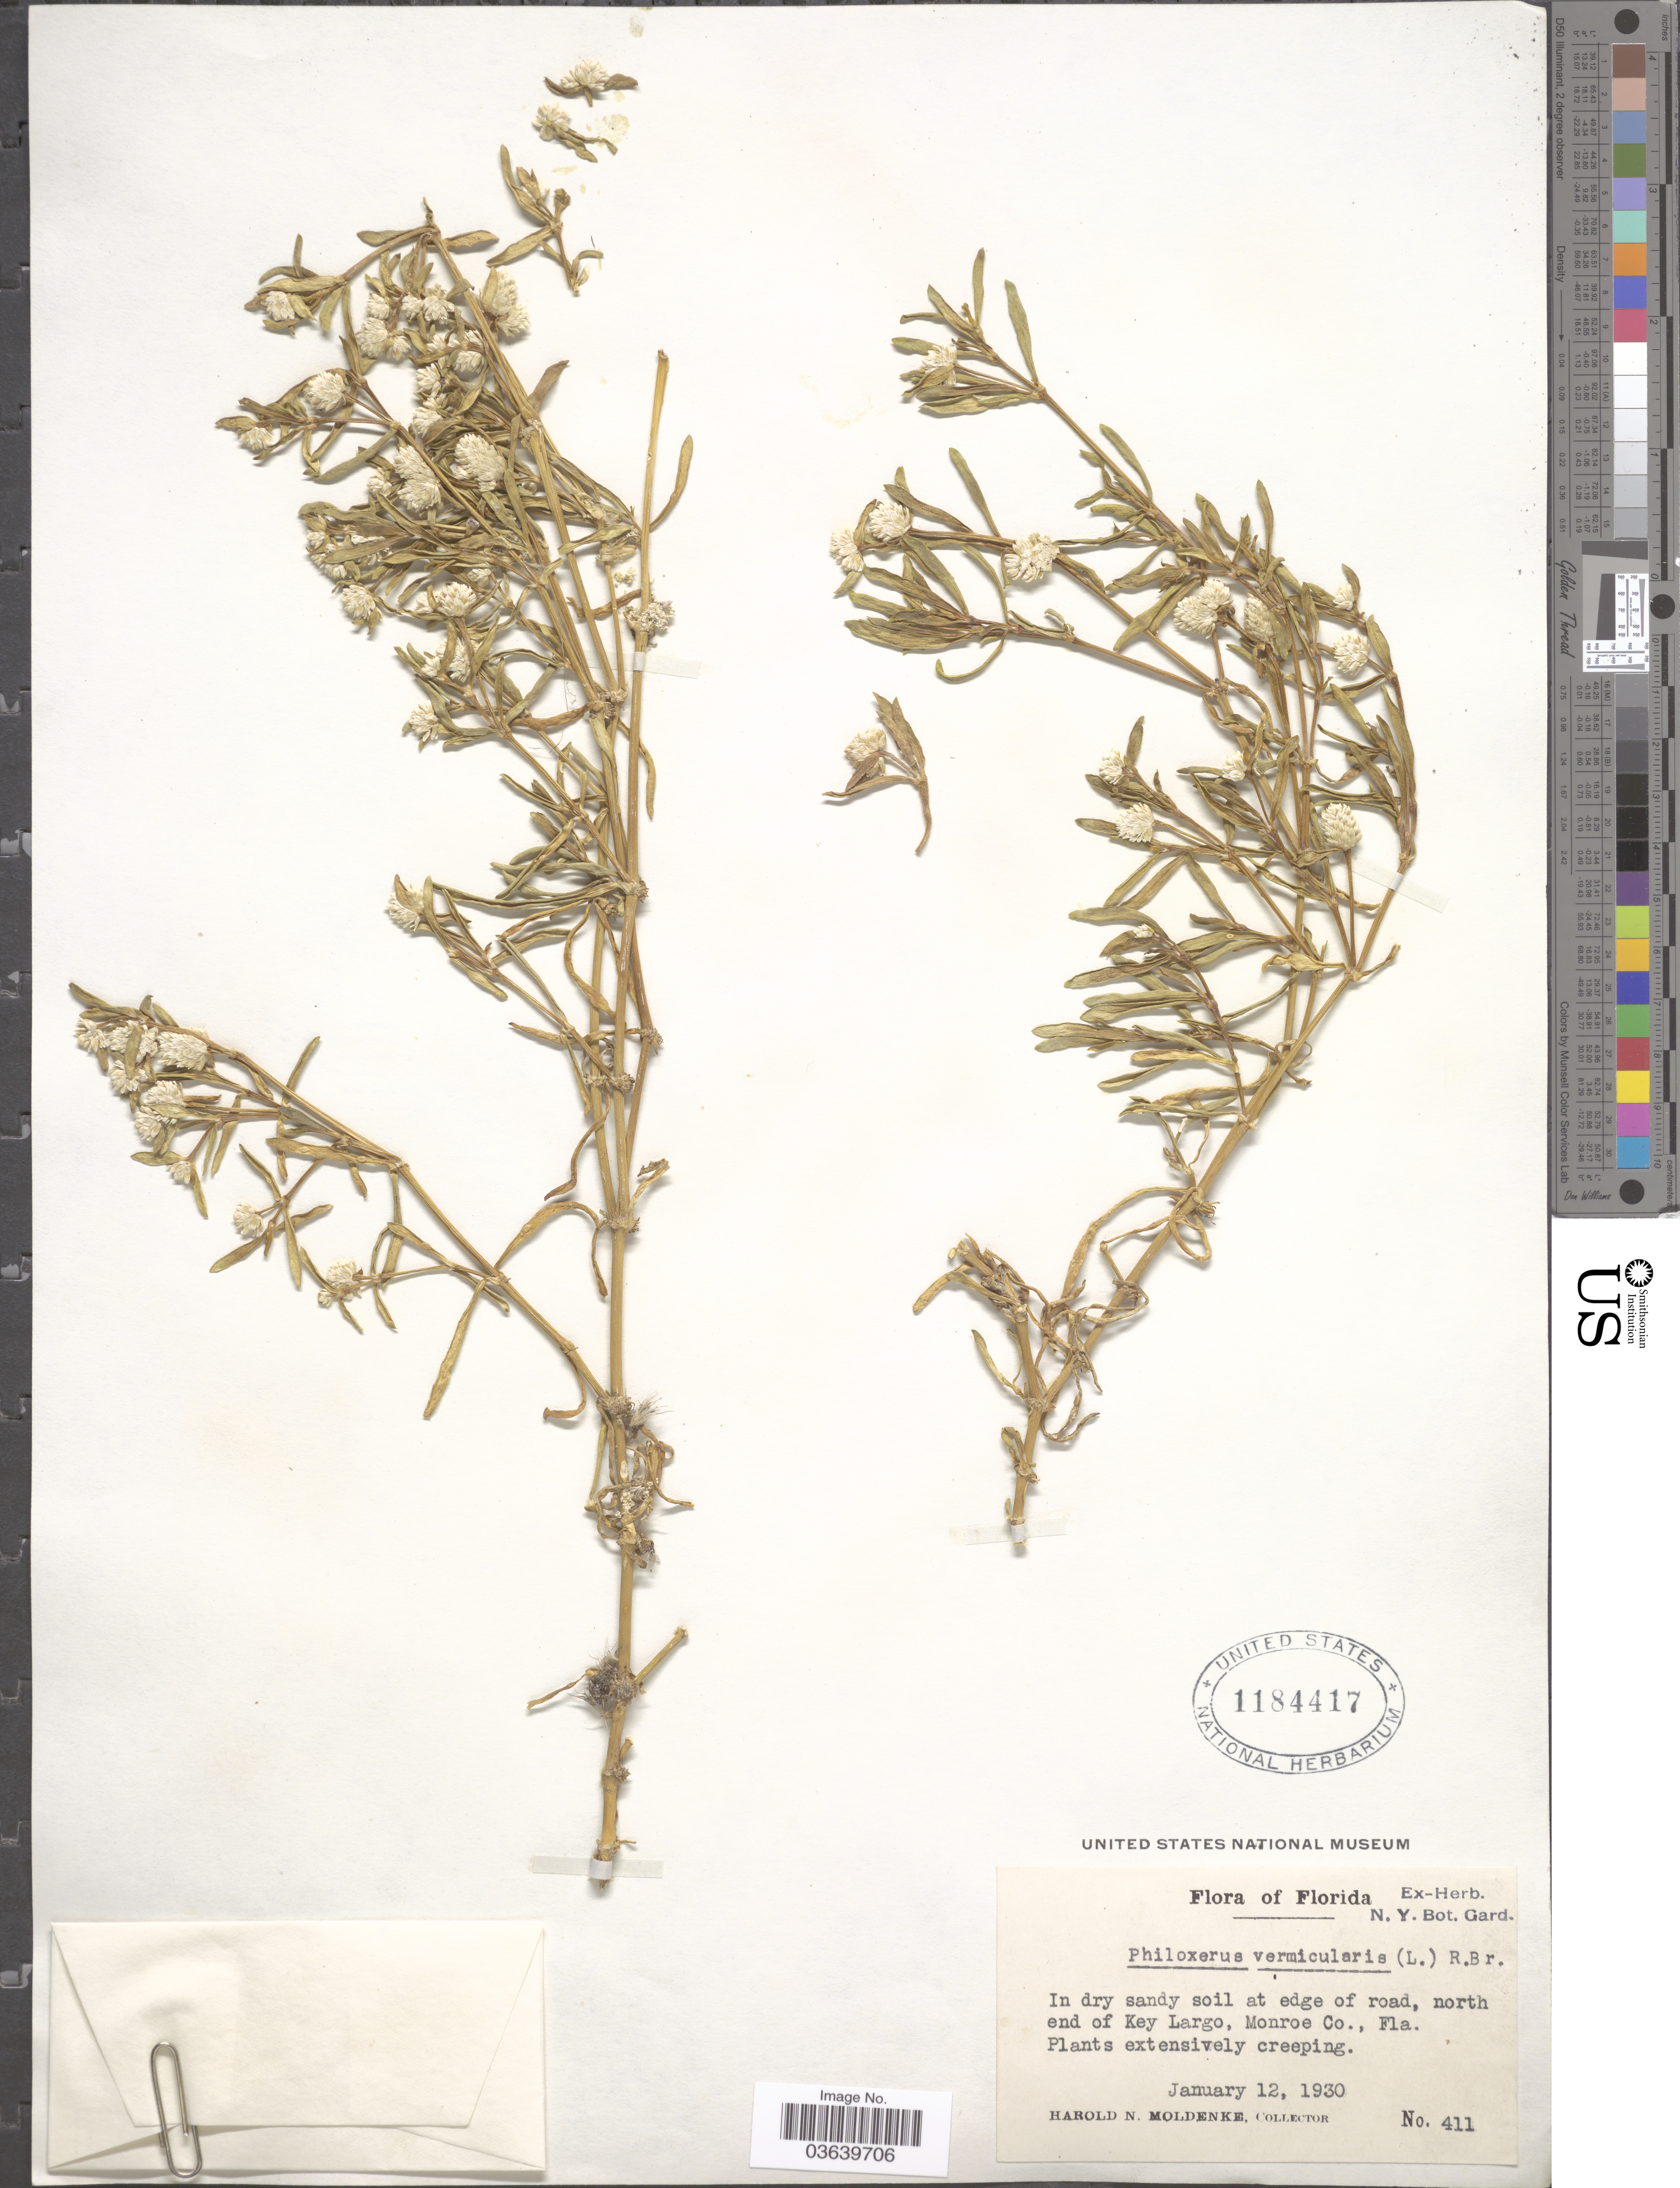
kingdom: Plantae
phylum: Tracheophyta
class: Magnoliopsida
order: Caryophyllales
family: Amaranthaceae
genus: Gomphrena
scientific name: Gomphrena vermicularis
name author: L.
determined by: Strong, Mark T., (BOT), Smithsonian Institution - National Museum of Natural History (UNITED STATES)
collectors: H. N. Moldenke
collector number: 411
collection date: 1930-01-12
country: United States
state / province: Florida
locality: In dry sandy soil at edge of road, north end of Key Largo, Monroe Co.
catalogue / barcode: US 1184417